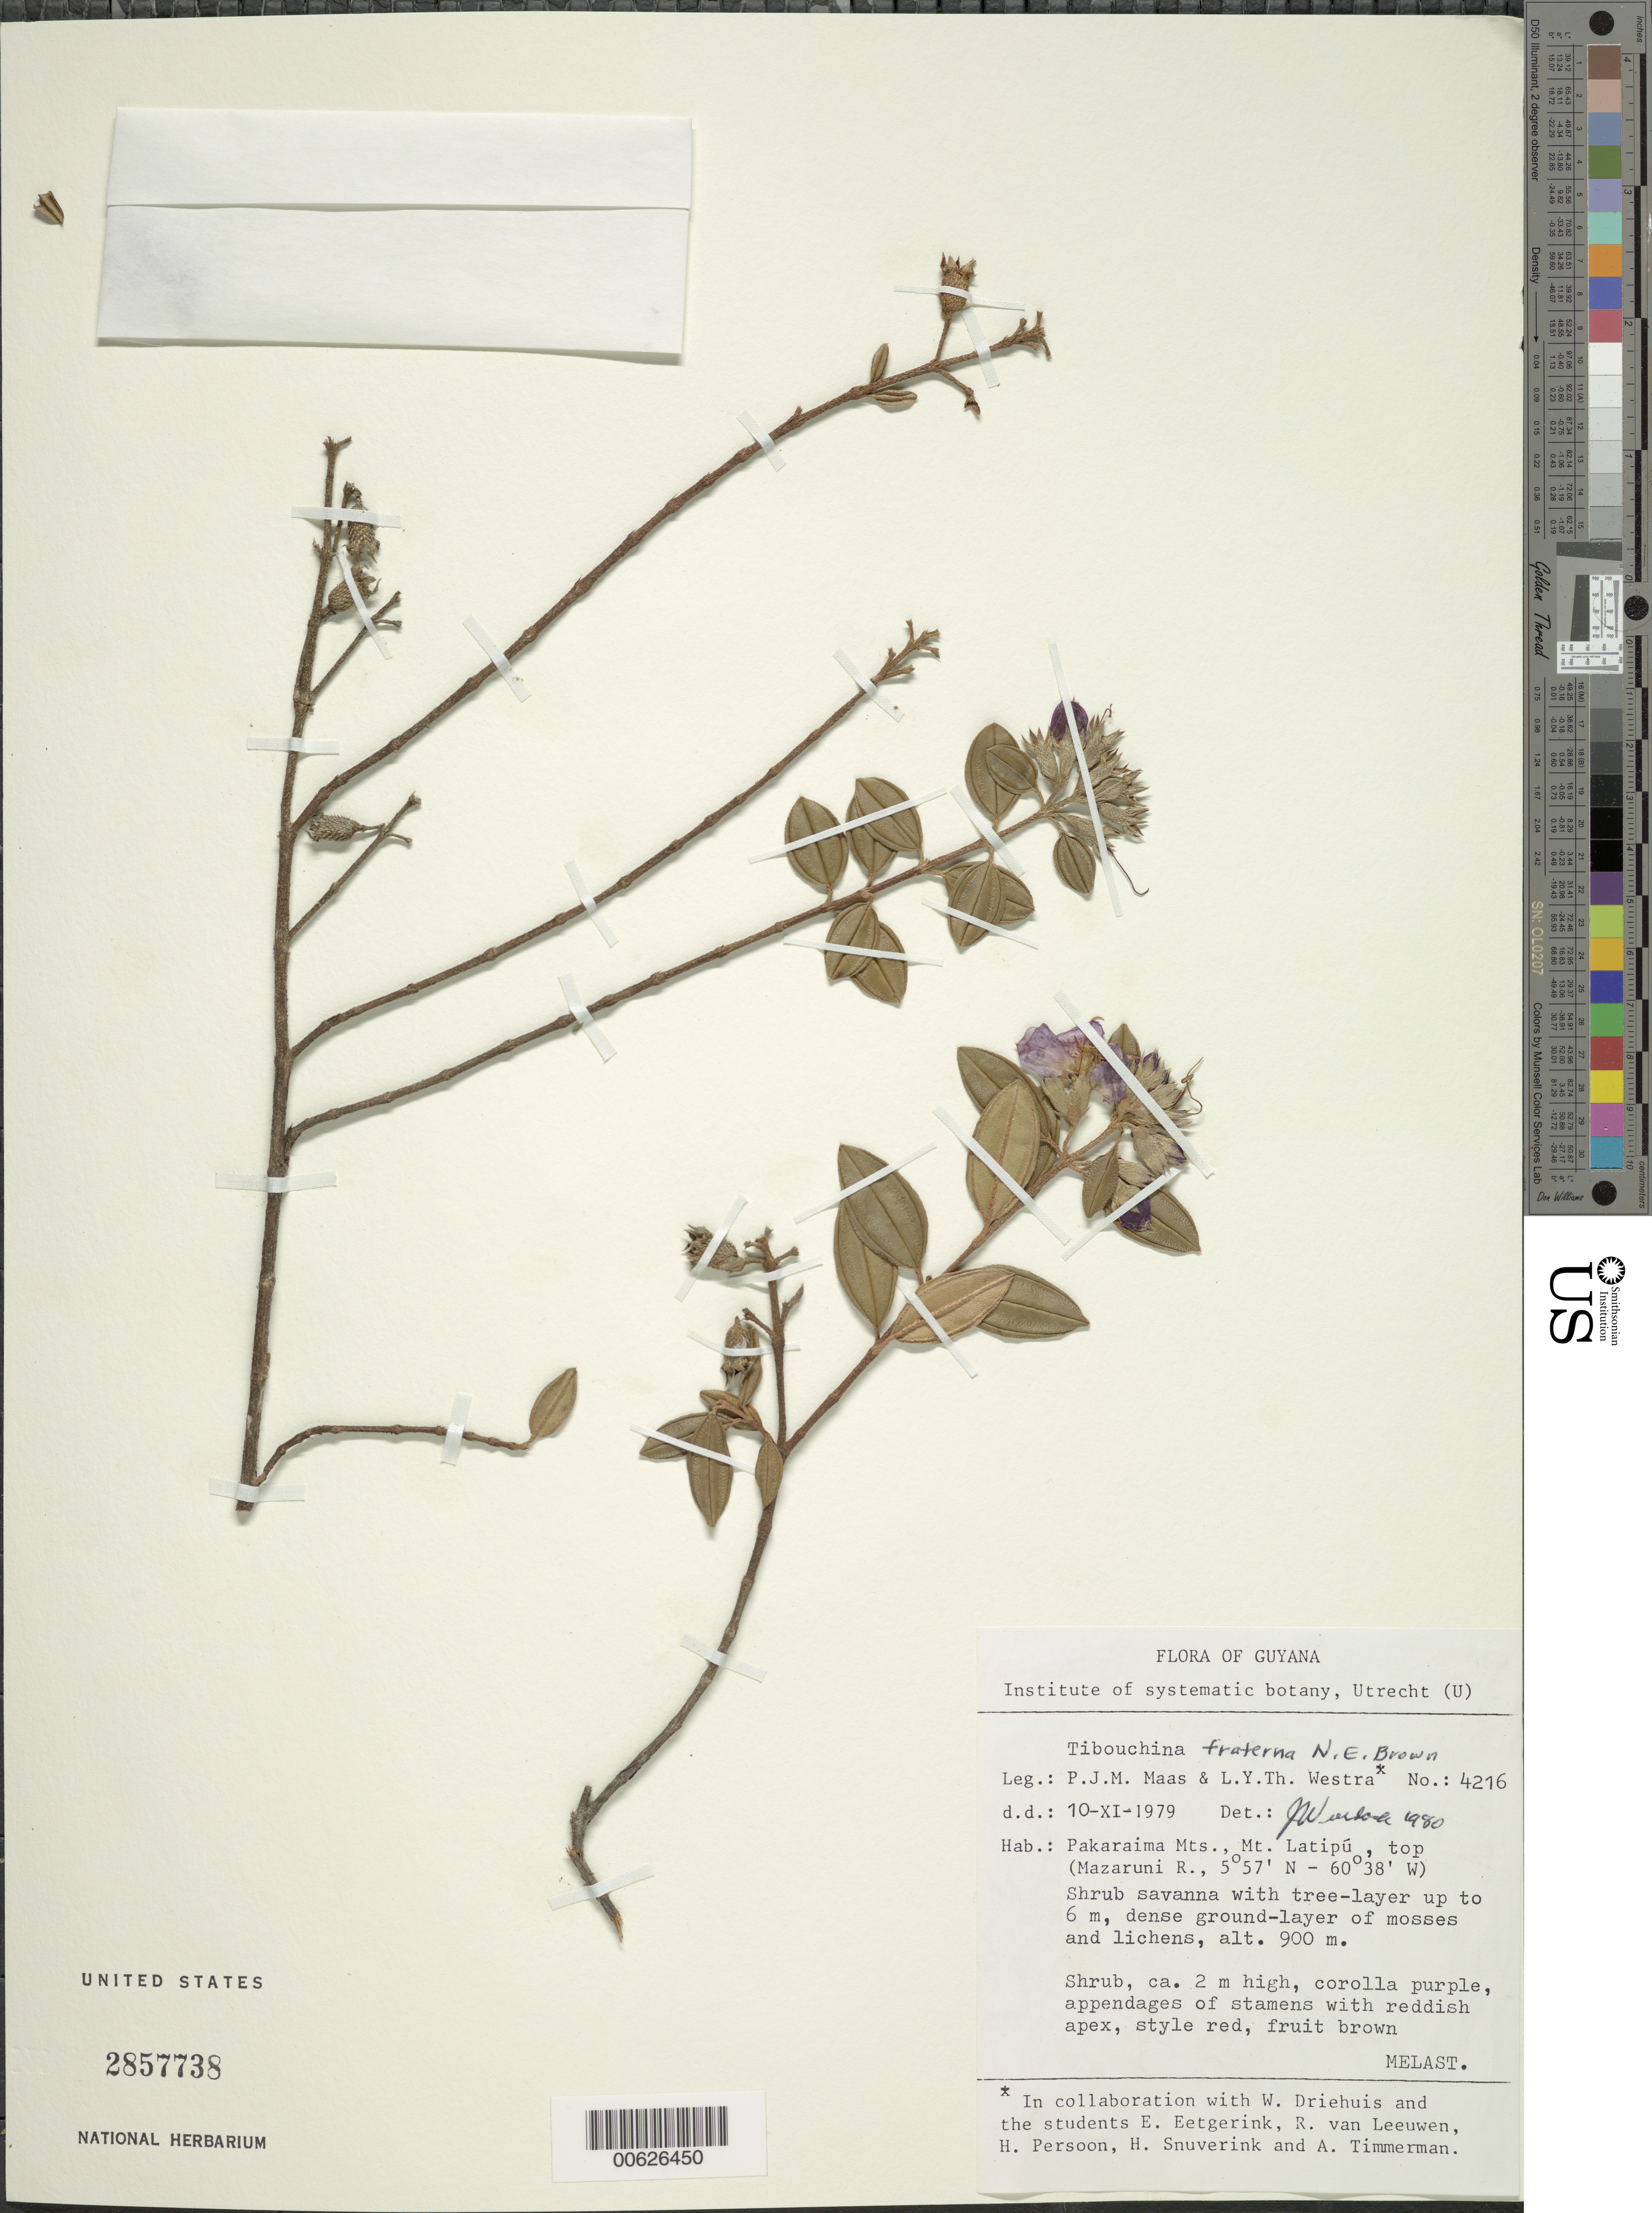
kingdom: Plantae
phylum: Tracheophyta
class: Magnoliopsida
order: Myrtales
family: Melastomataceae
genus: Tibouchina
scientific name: Tibouchina fraterna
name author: N.E. Br.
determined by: Wurdack, John J., (US), US (UNITED STATES)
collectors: P. Maas & L. Y. T. Westra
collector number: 4216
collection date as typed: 10-Nov-79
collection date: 1979-11-10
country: Guyana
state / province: Cuyuni-Mazaruni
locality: Mt. Latipú, Pakaraima Mts. (Mazaruni R.)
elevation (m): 900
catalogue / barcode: US 2857738